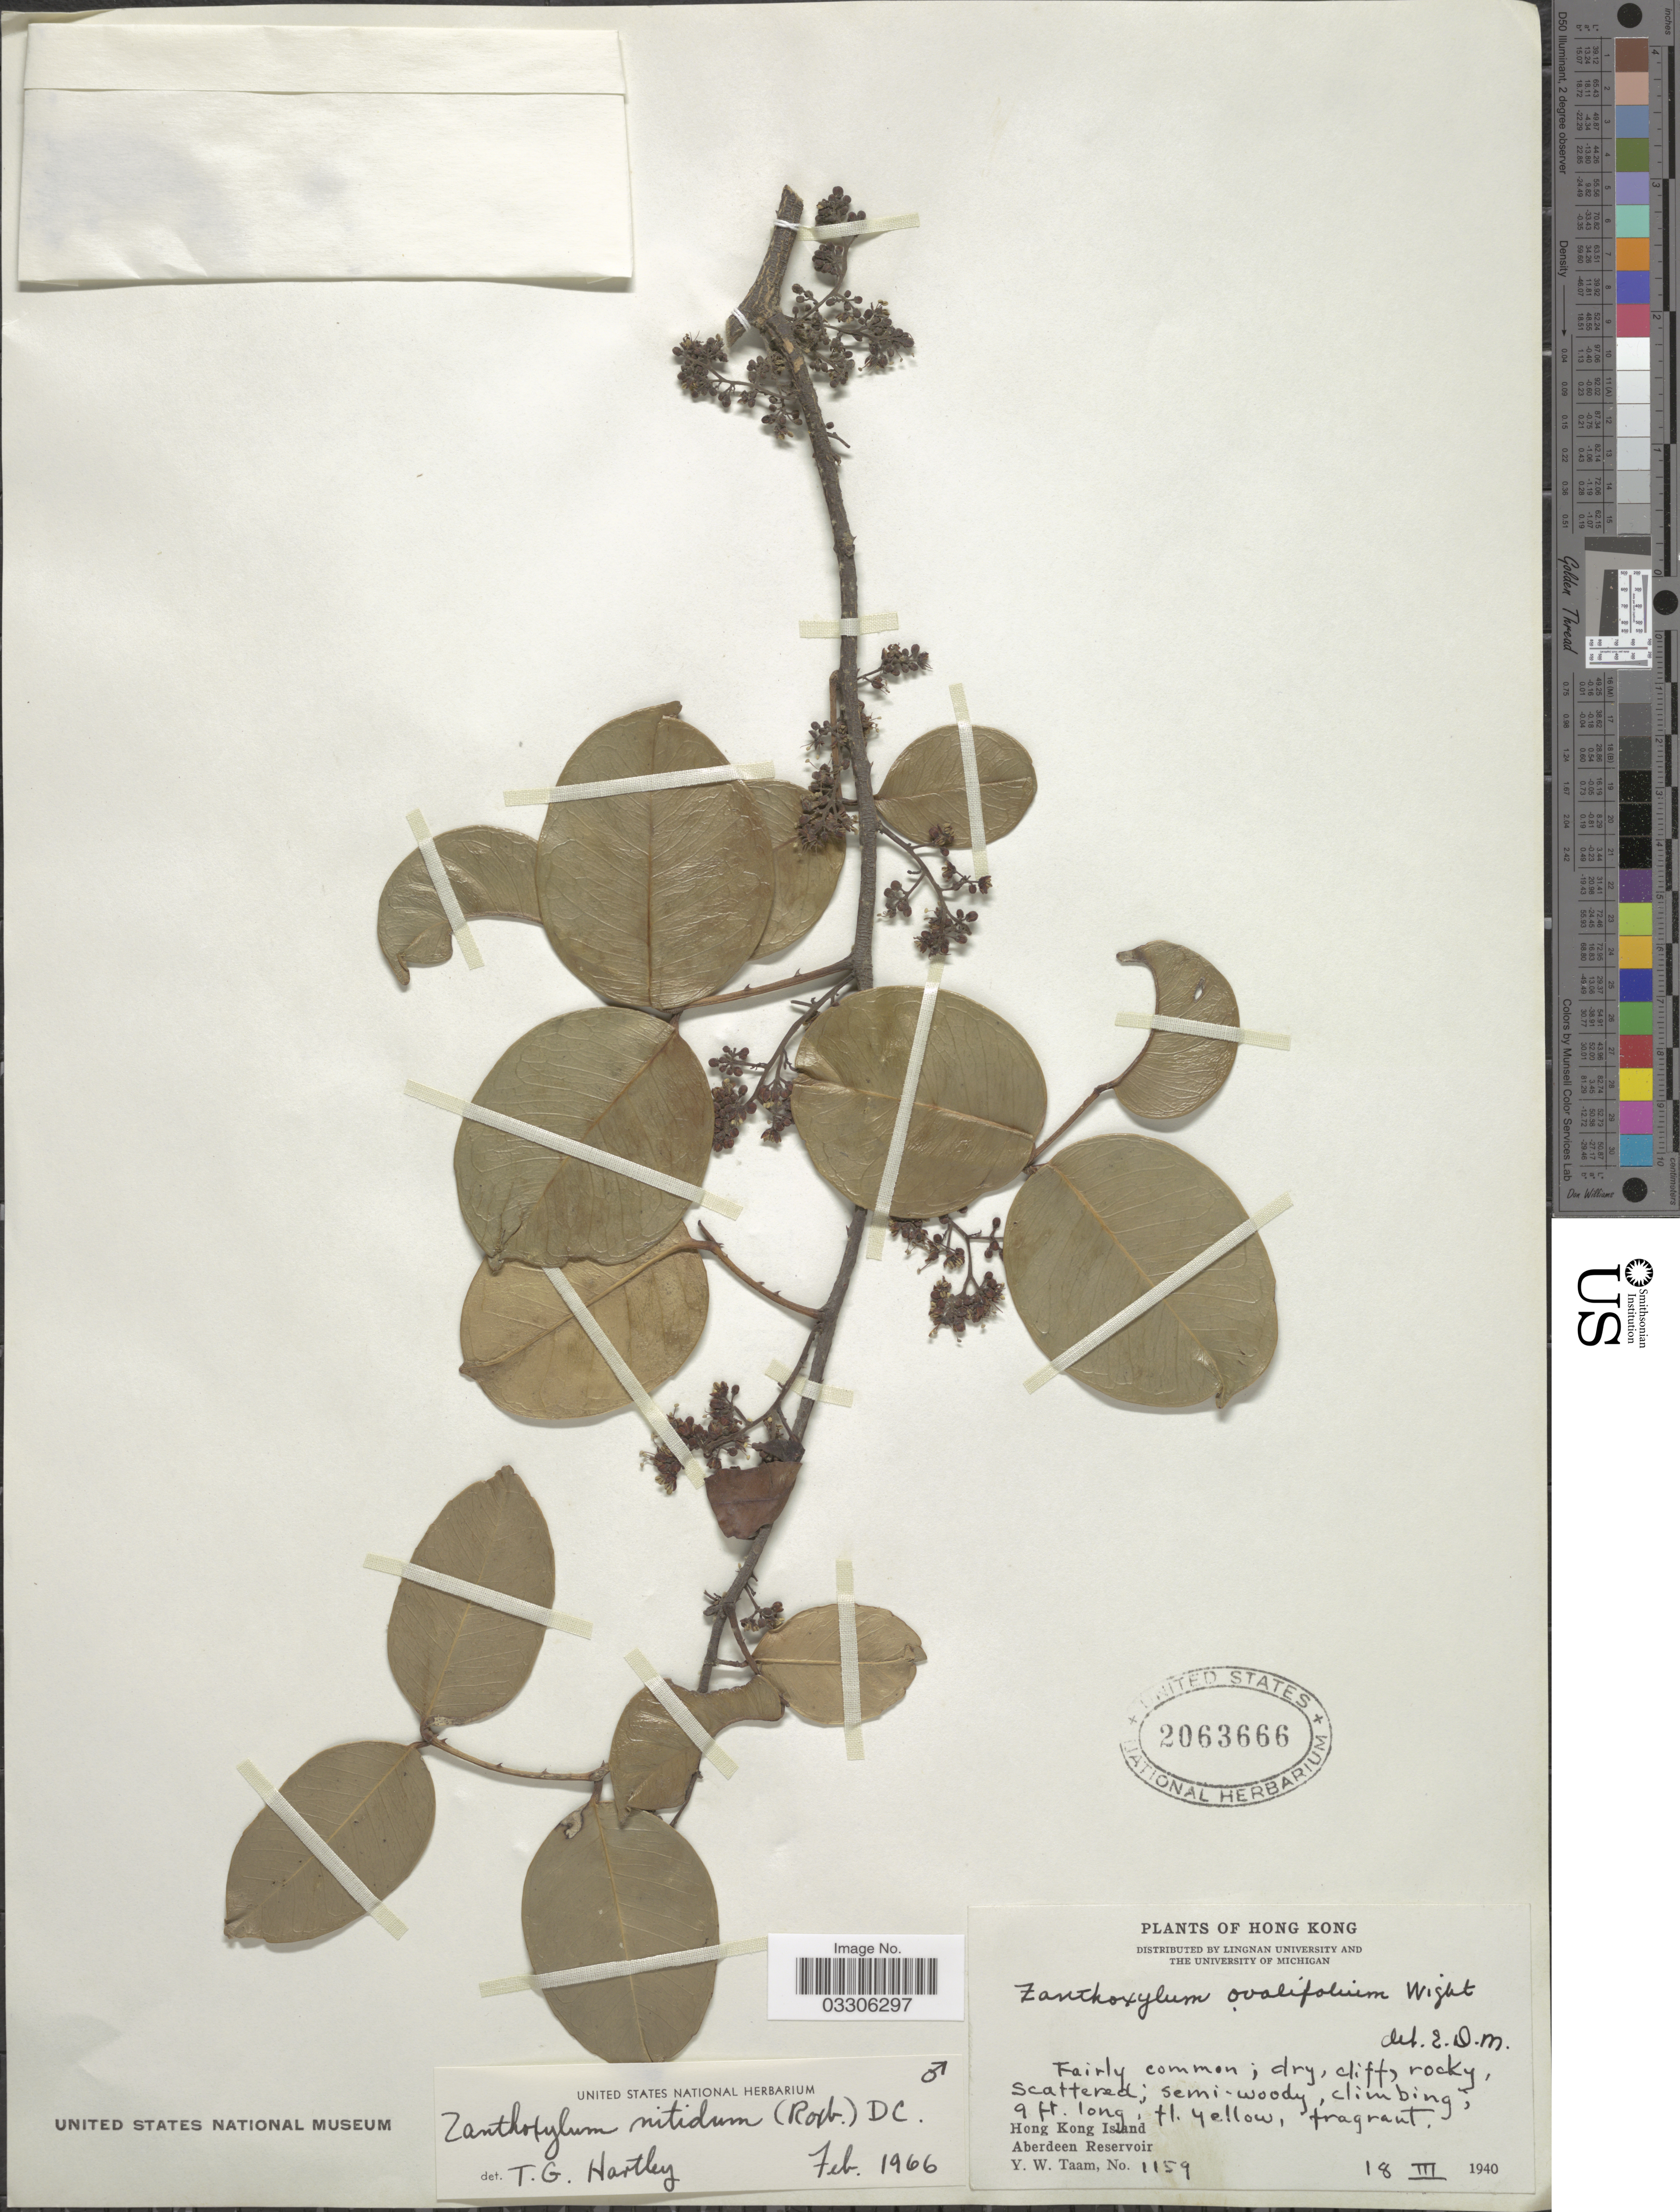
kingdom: Plantae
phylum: Tracheophyta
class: Magnoliopsida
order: Sapindales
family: Rutaceae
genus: Zanthoxylum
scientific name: Zanthoxylum nitidum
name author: Bunge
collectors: Y. W. Taam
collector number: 1159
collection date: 1940-03-18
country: China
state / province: Hong Kong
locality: Hong Kong Island. Aberdeen Reservoir.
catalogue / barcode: US 2063666